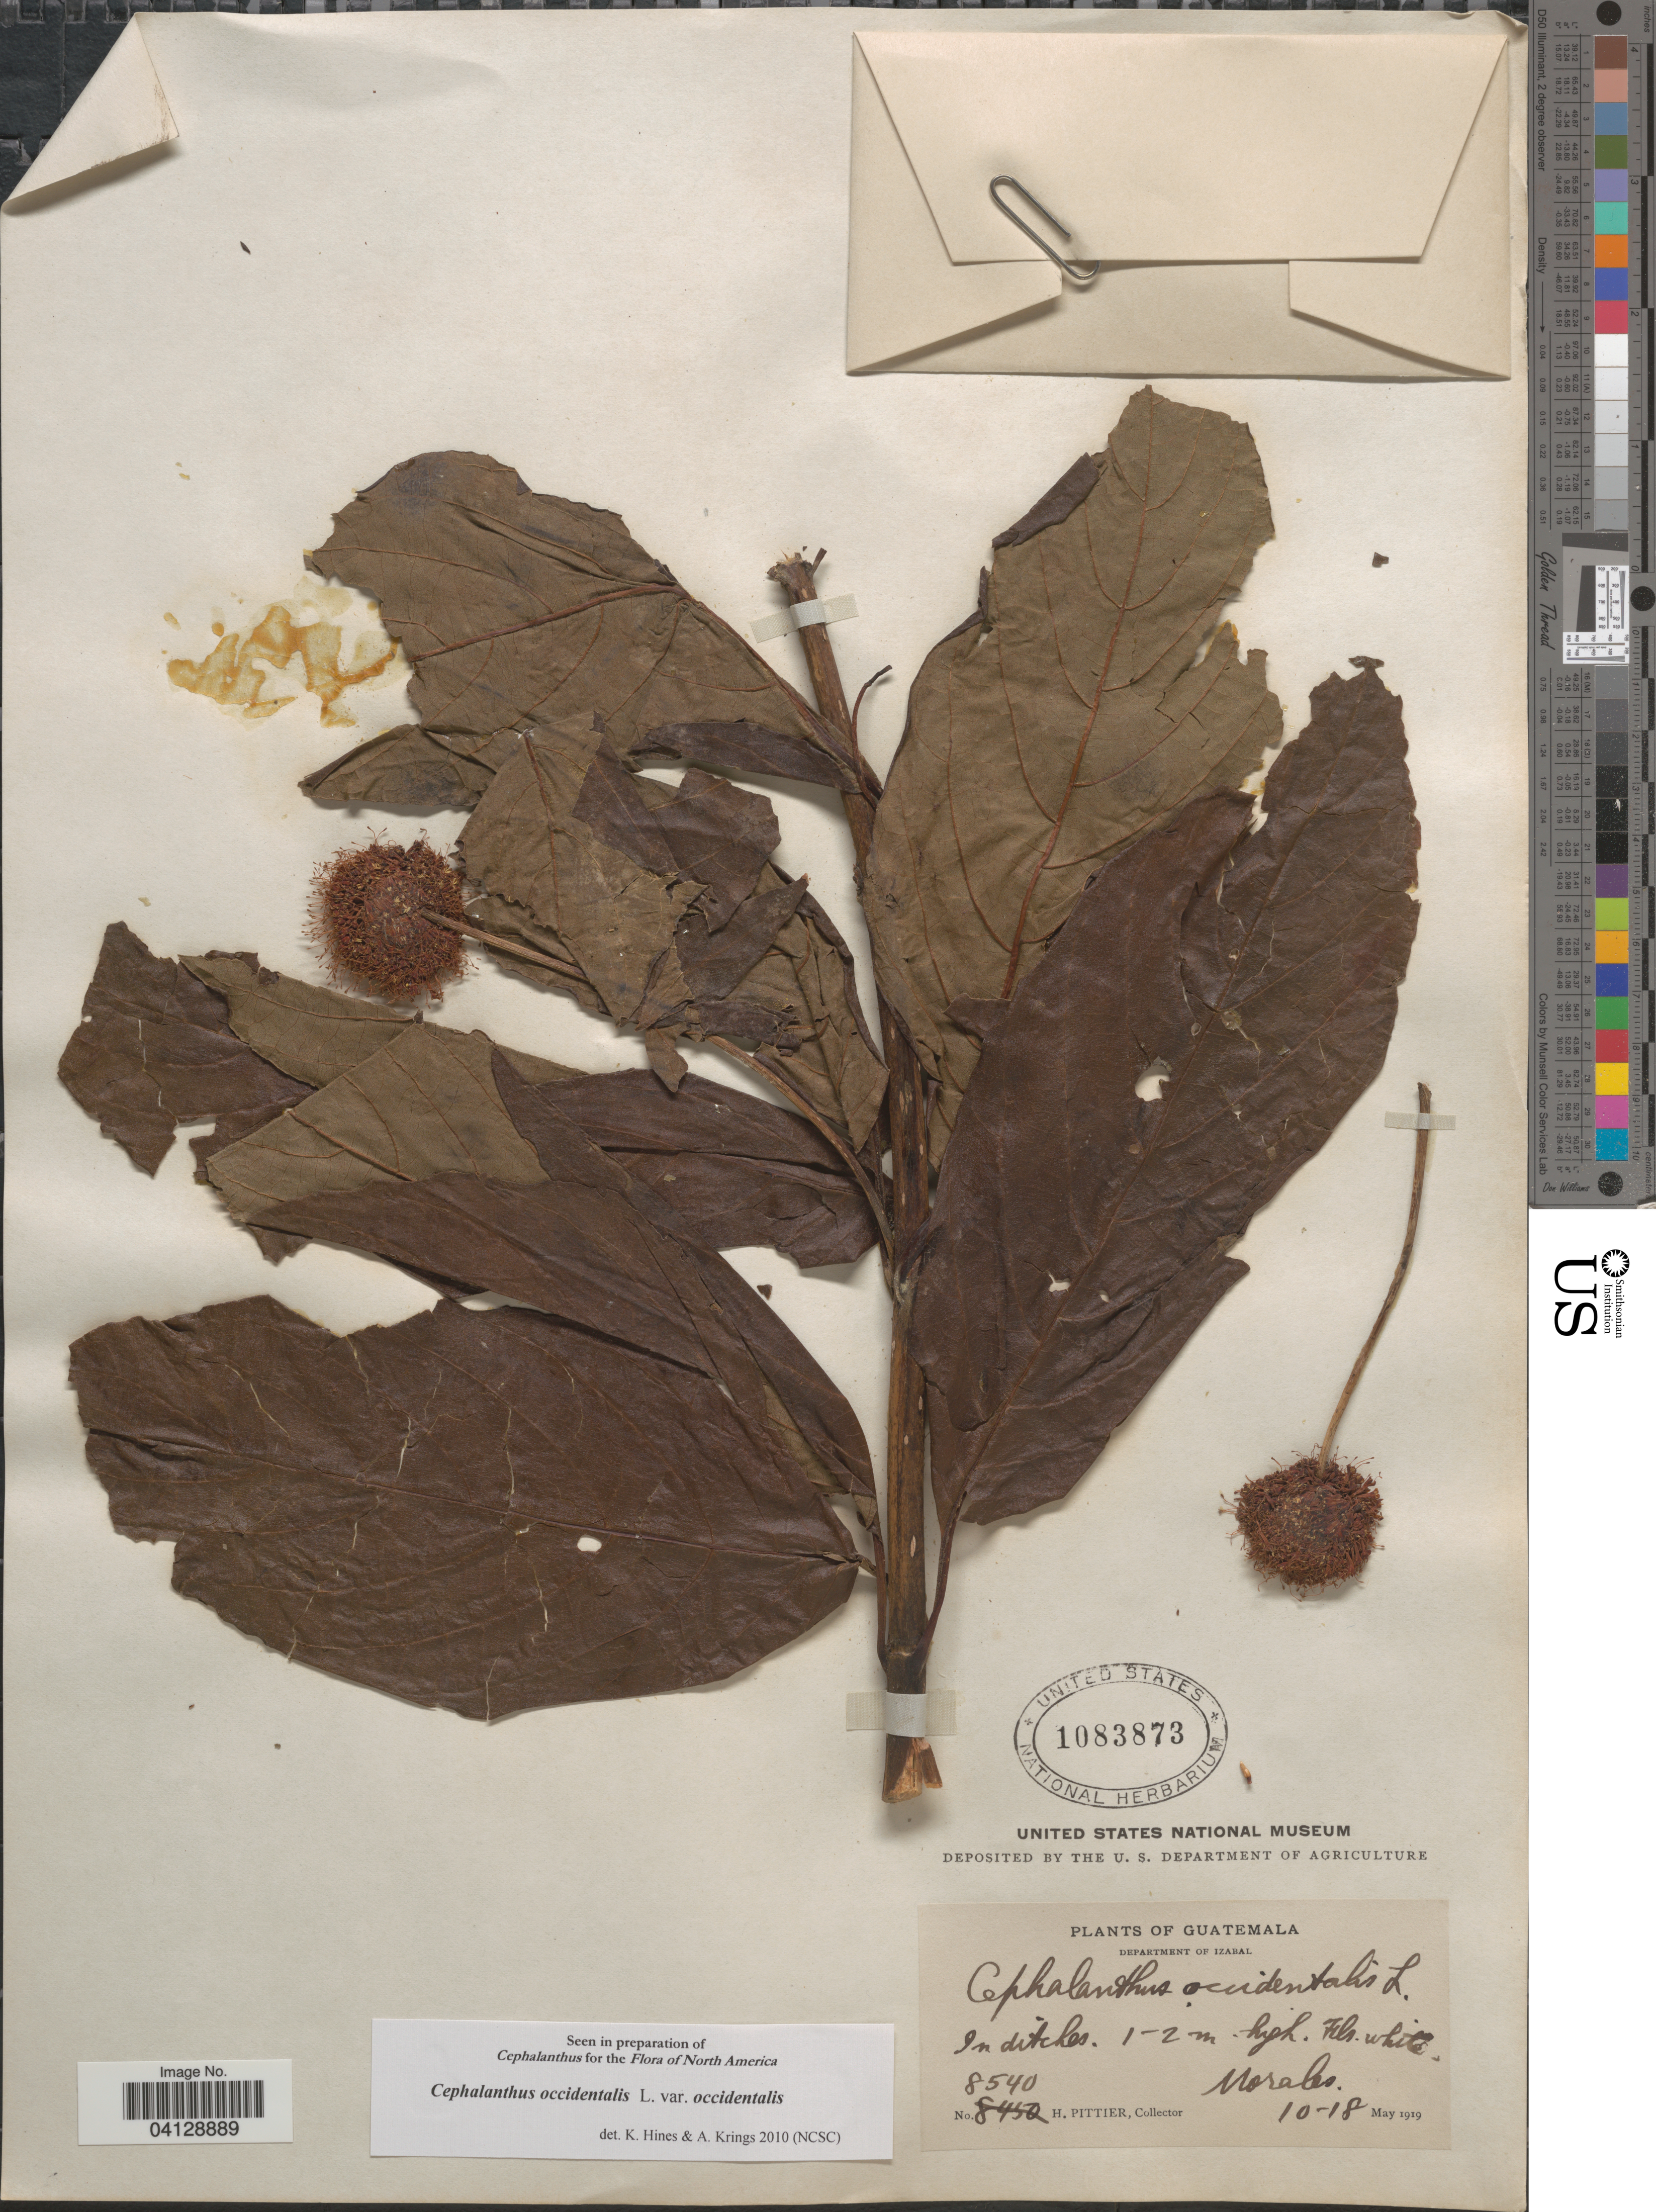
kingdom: Plantae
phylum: Tracheophyta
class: Magnoliopsida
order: Gentianales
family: Rubiaceae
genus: Cephalanthus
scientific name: Cephalanthus occidentalis var. occidentalis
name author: L.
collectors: H. F. Pittier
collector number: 8540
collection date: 1919-05-10/1919-05-18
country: Guatemala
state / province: Izabal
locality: Department of Izabal. Morales.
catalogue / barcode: US 1083873